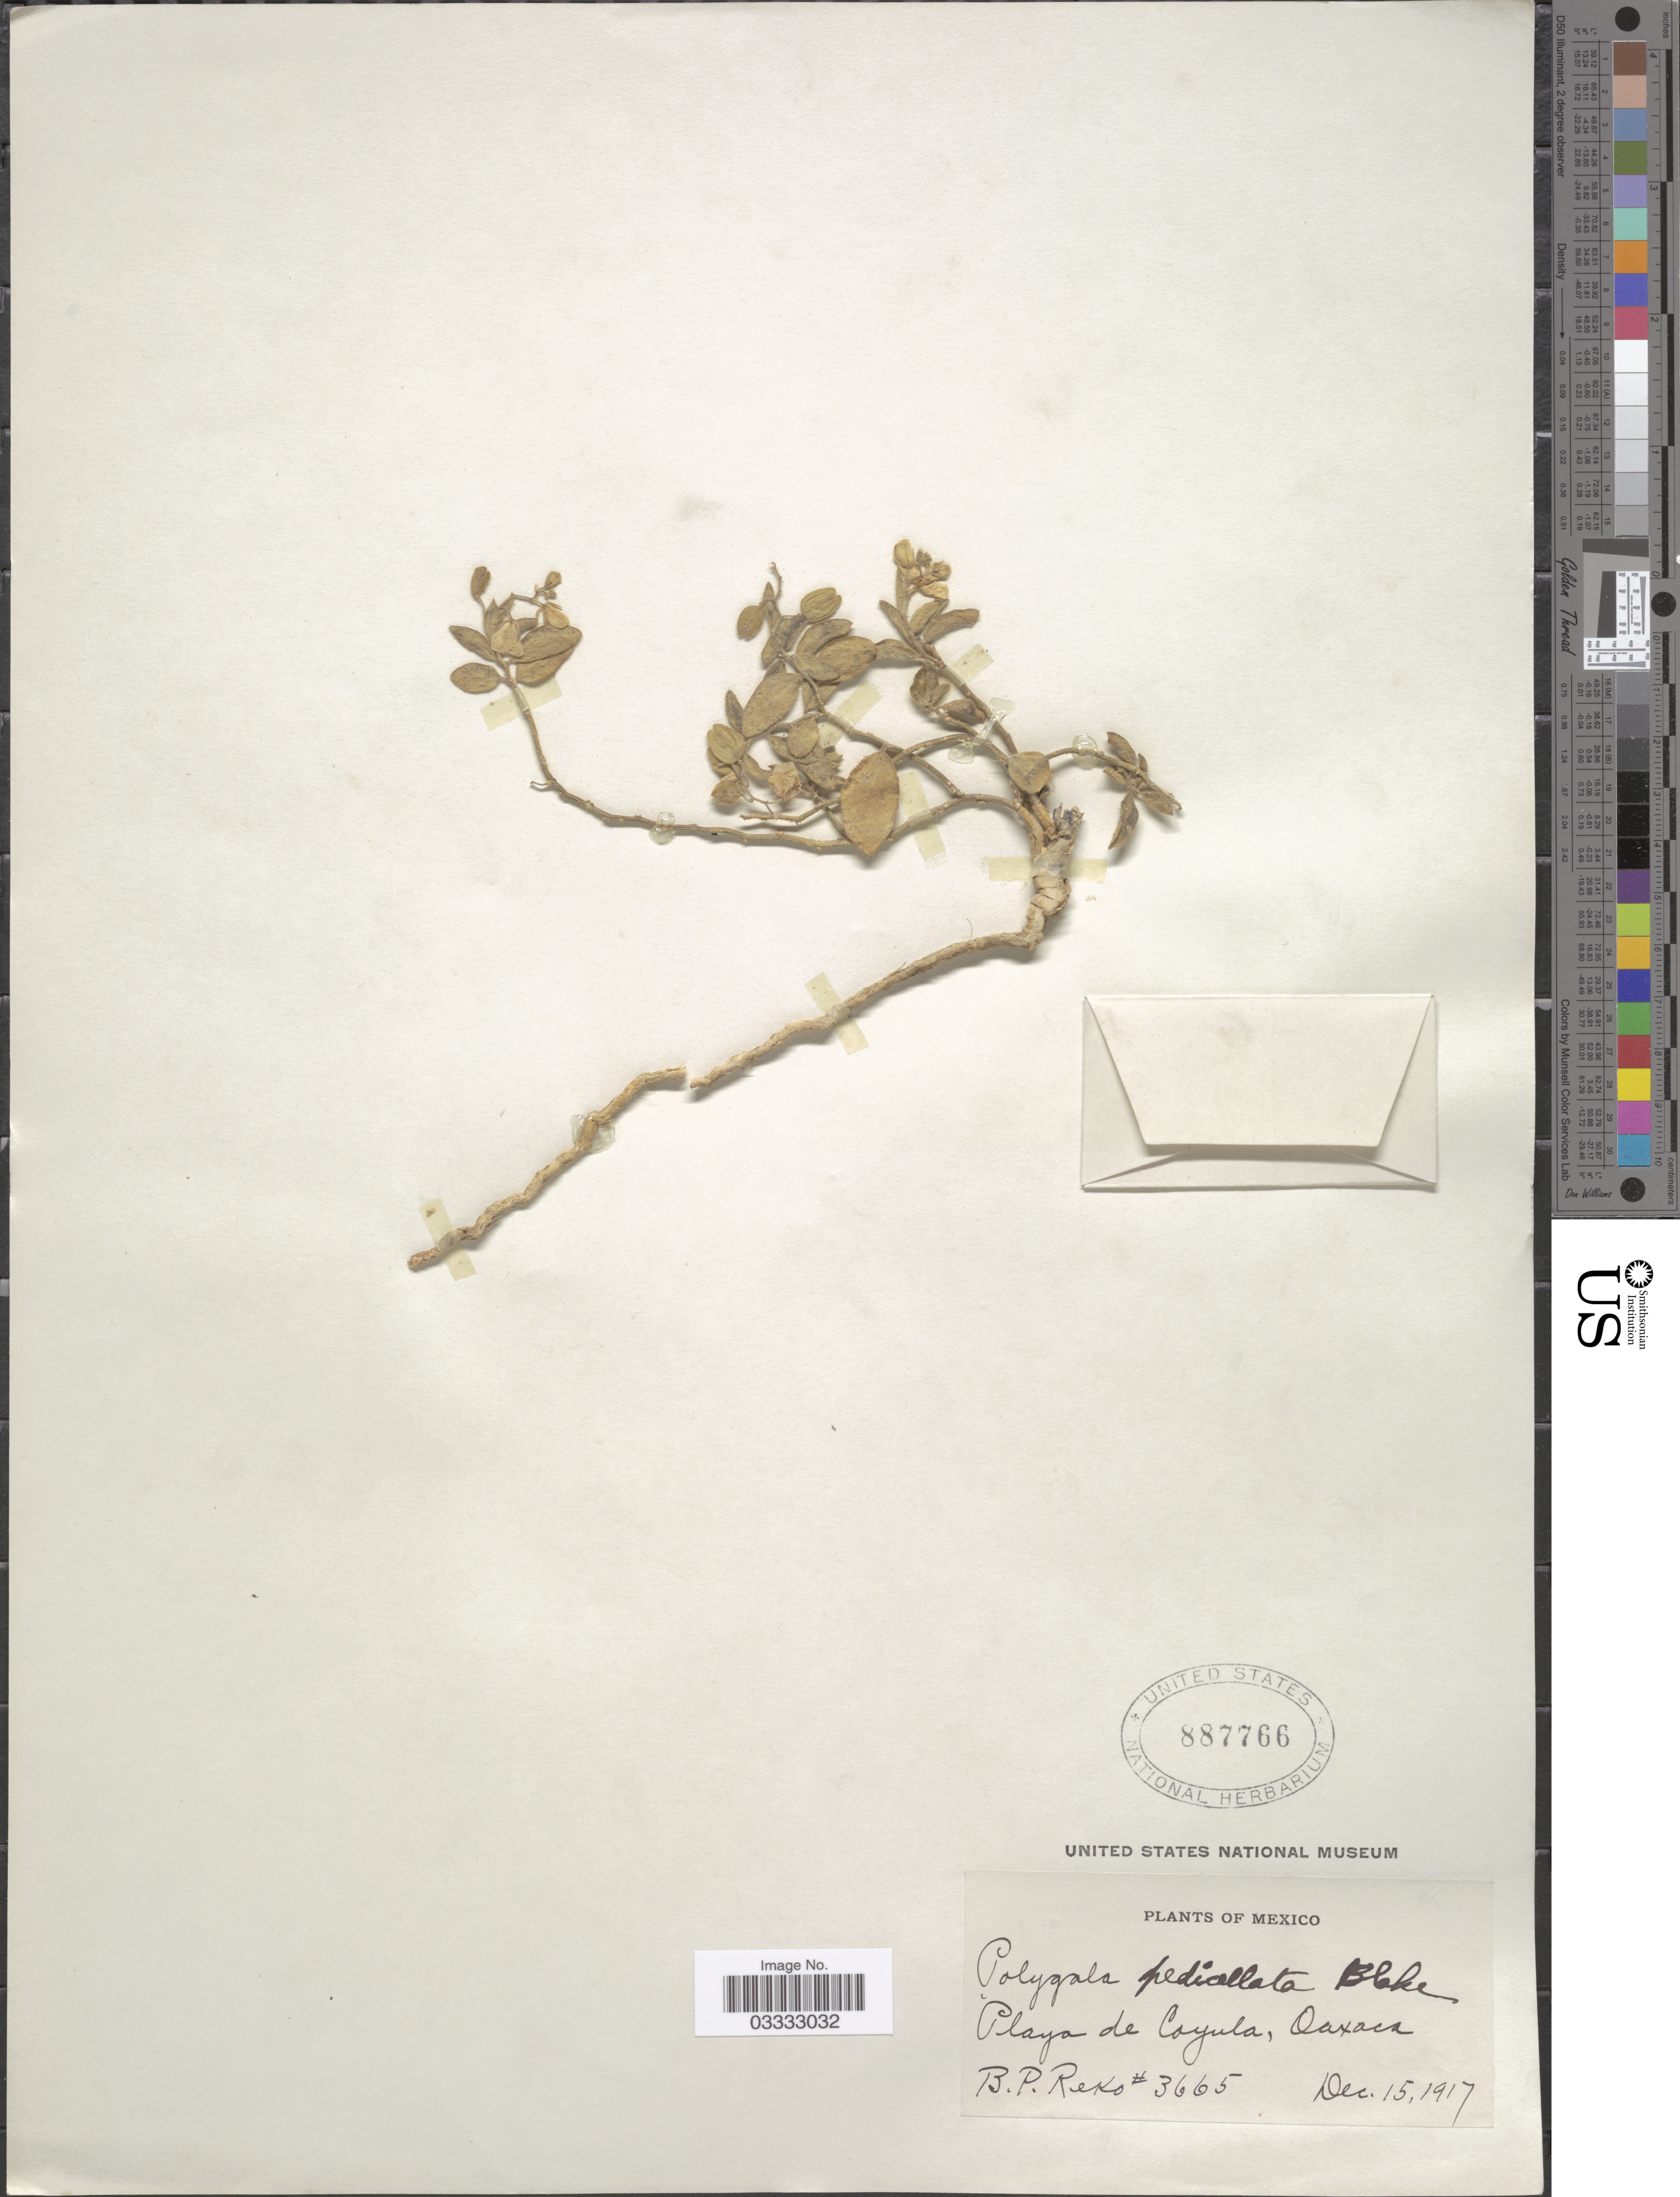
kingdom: Plantae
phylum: Tracheophyta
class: Magnoliopsida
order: Fabales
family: Polygalaceae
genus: Polygala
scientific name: Polygala pedicellata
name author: S.F. Blake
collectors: B. P. Reko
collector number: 3665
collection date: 1917-12-15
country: Mexico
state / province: Oaxaca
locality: Playa de Coyula.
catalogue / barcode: US 887766